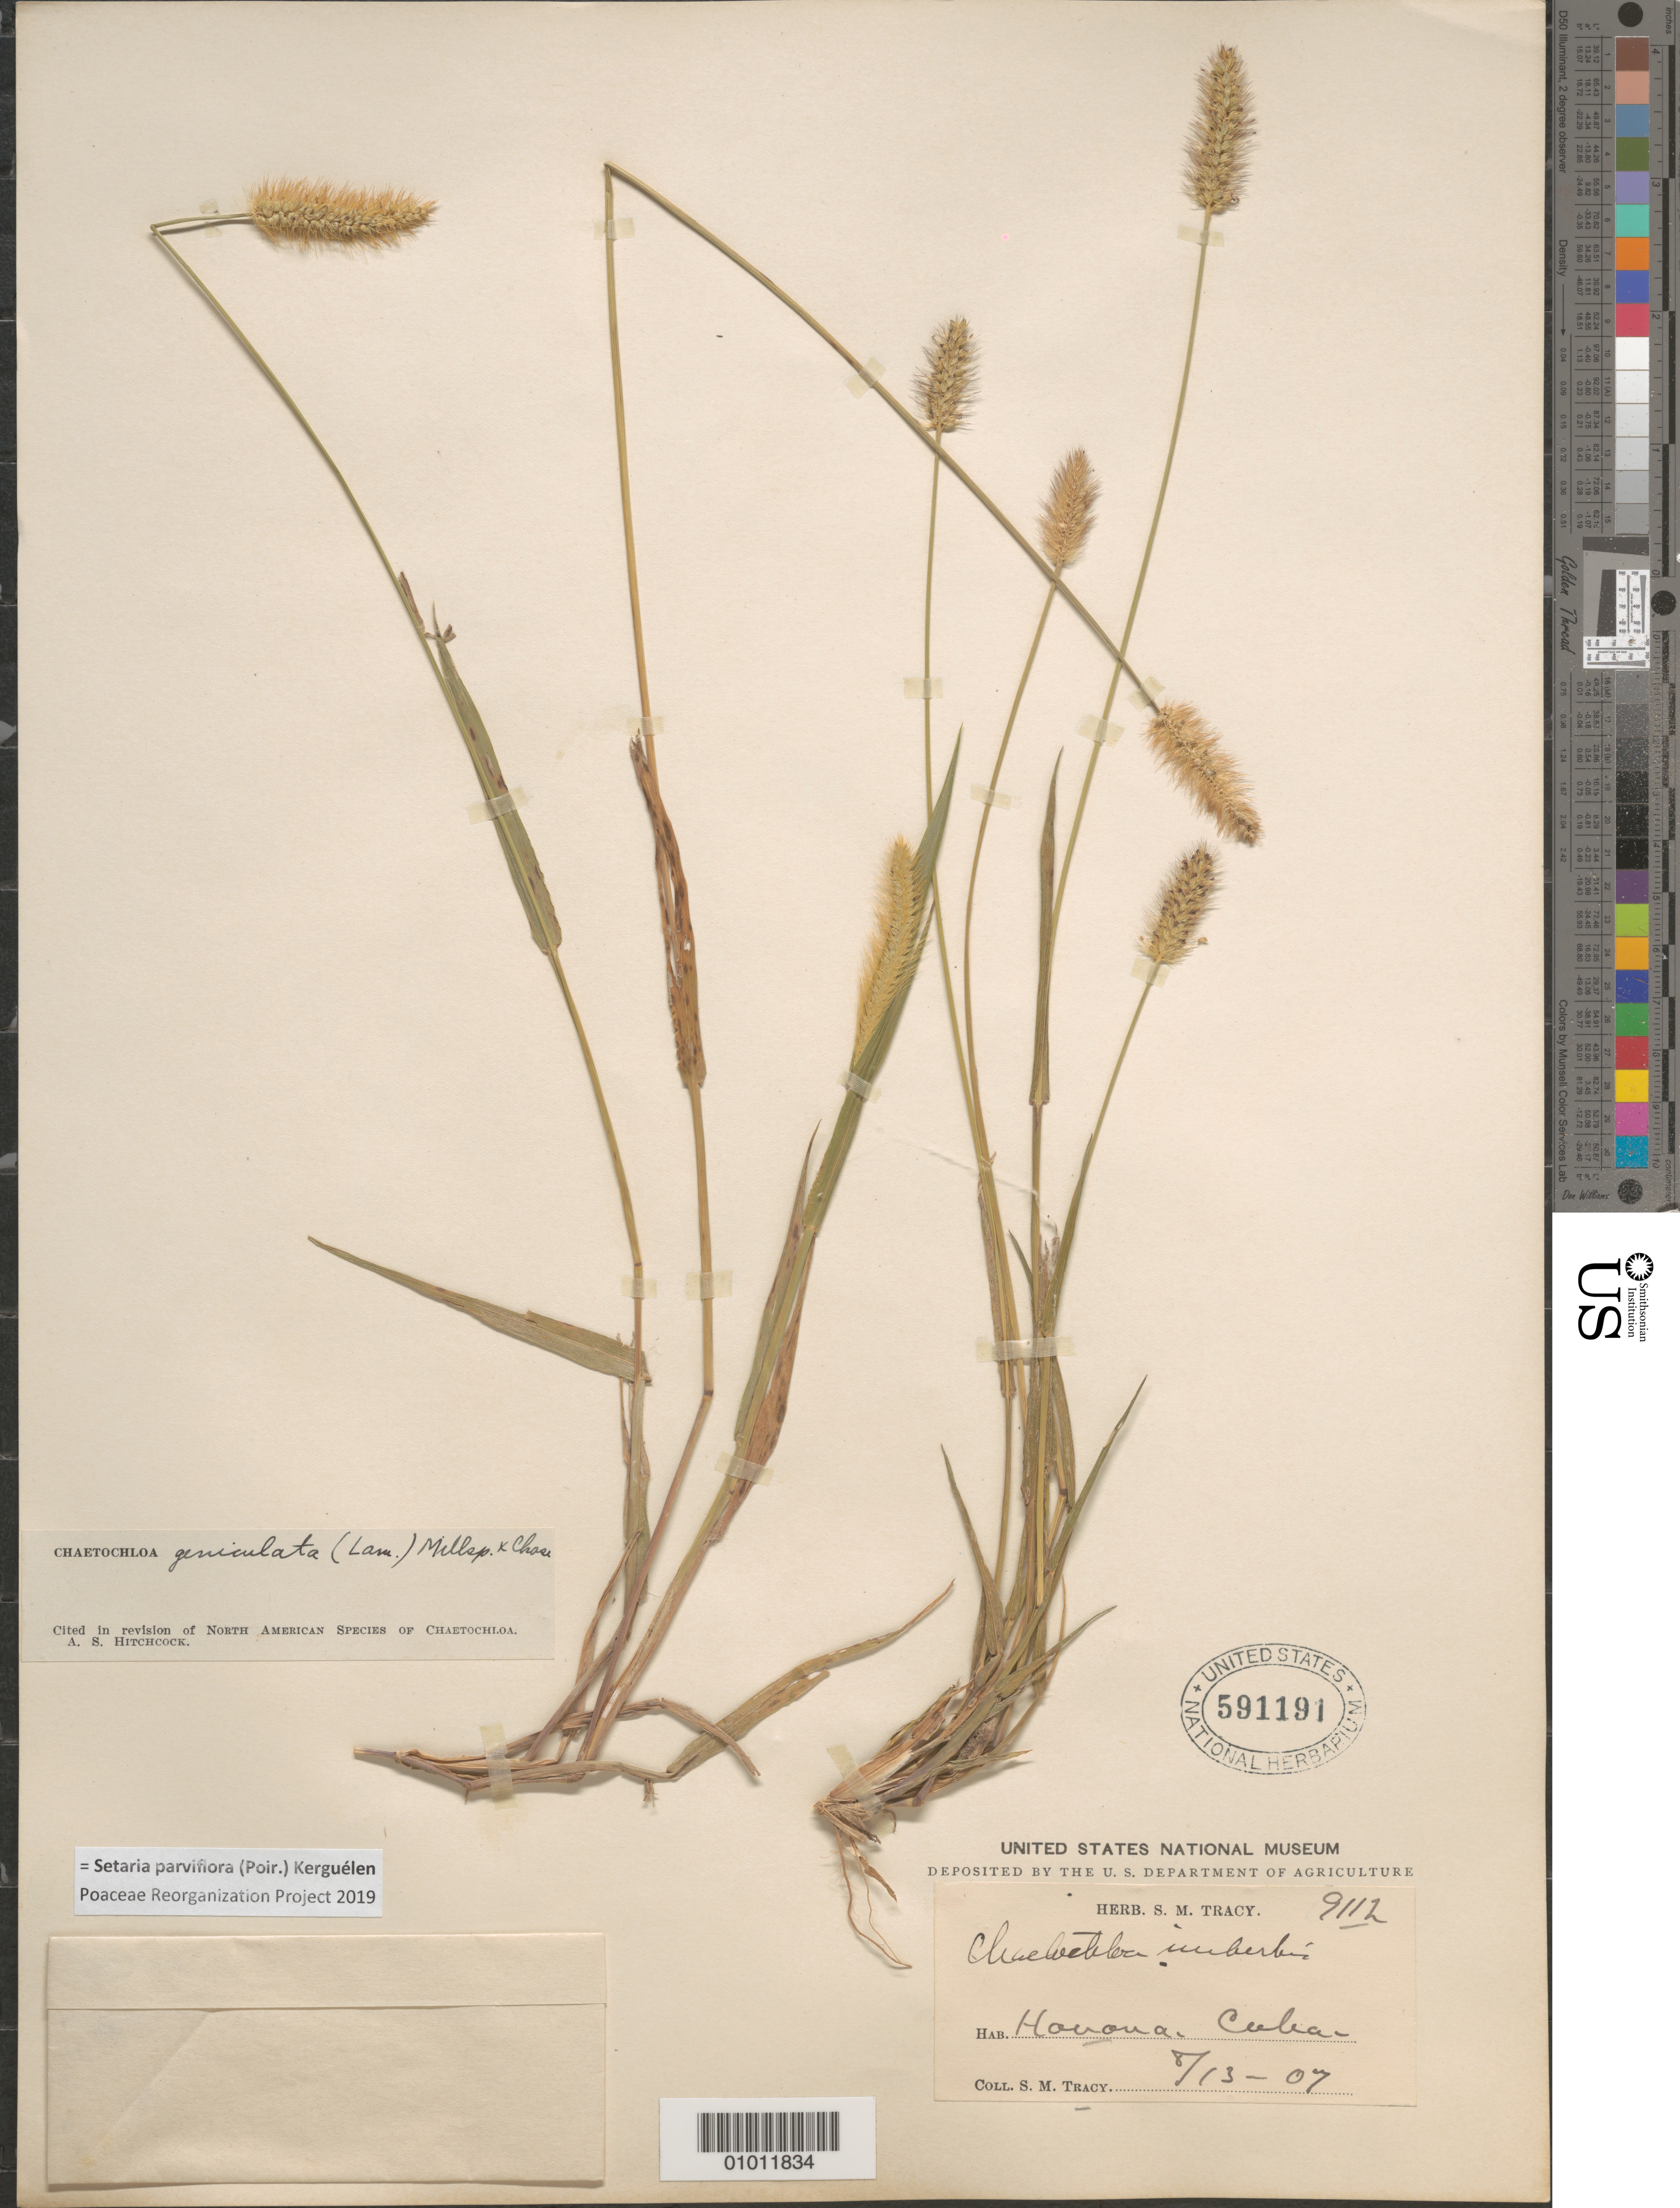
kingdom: Plantae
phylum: Tracheophyta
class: Liliopsida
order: Poales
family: Poaceae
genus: Setaria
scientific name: Setaria parviflora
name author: (Poir.) Kerguélen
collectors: S. M. Tracy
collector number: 9112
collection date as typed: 13 Aug 1907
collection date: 1907-08-13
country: Cuba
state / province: La Habana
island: Cuba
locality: La Habana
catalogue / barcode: US 591191